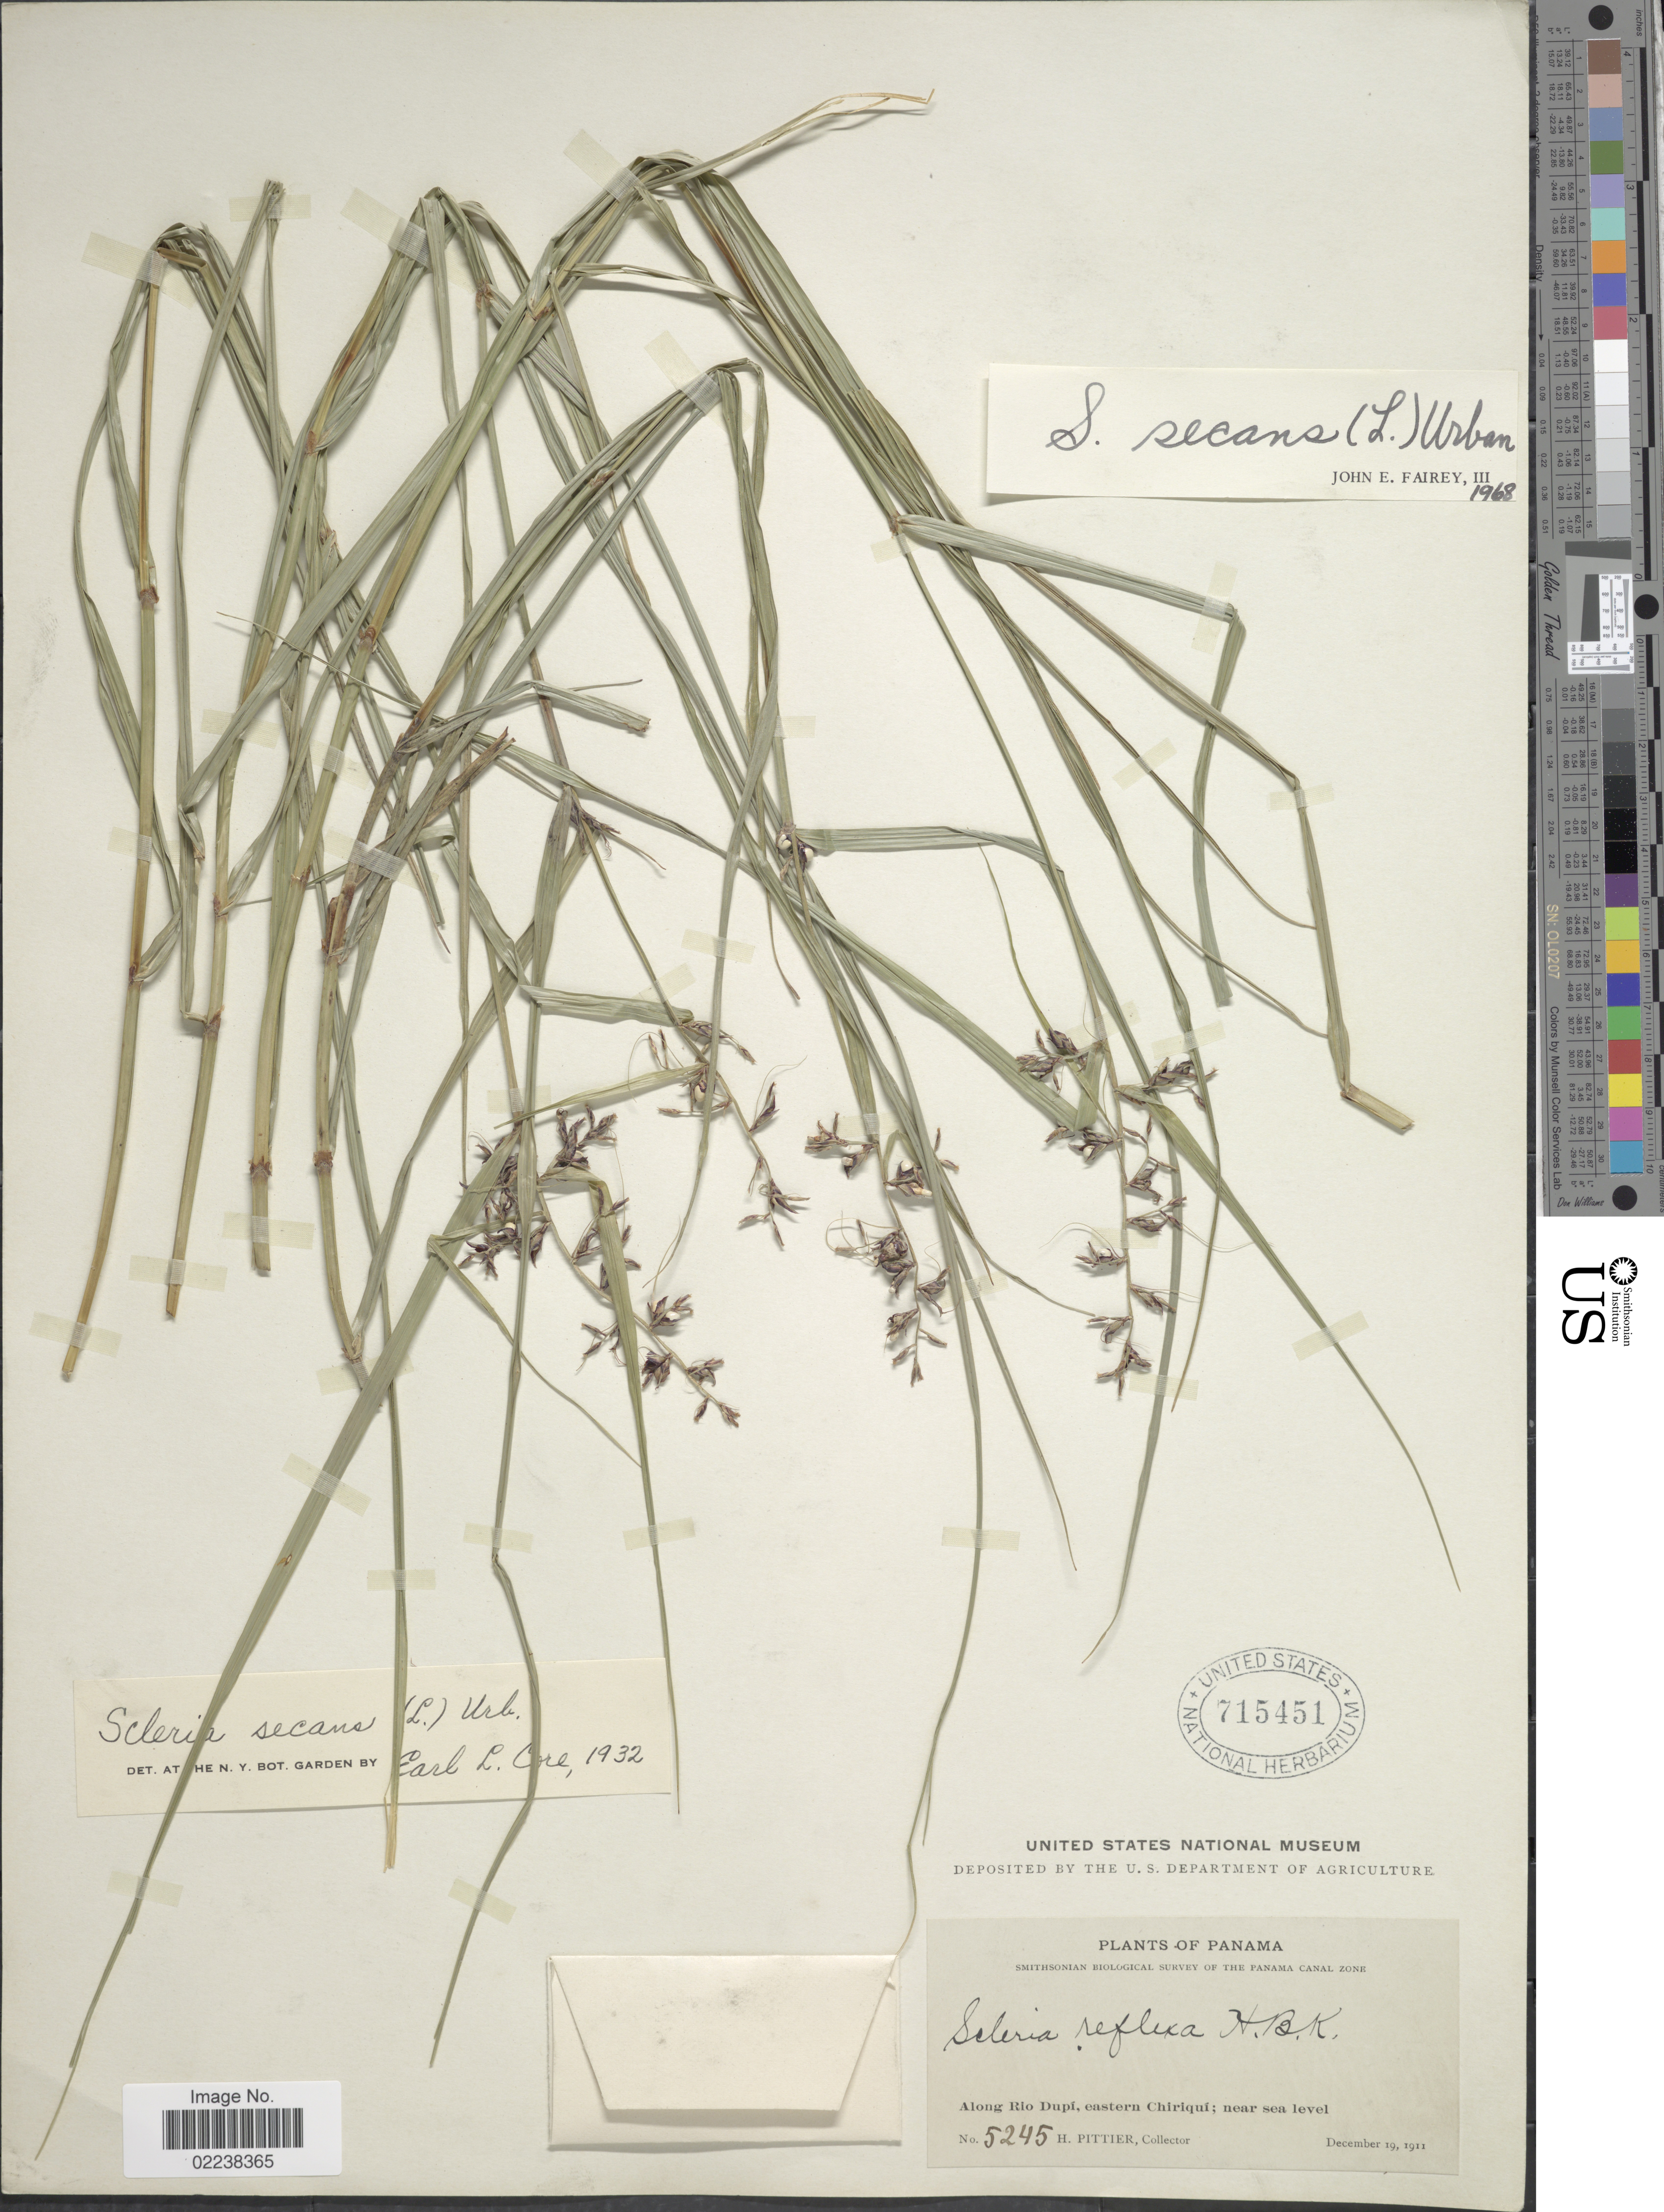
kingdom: Plantae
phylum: Tracheophyta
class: Liliopsida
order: Poales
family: Cyperaceae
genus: Scleria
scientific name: Scleria secans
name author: (L.) Urb.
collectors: H. F. Pittier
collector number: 5245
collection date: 1911-12-19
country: Panama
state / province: Chiriqui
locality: Along Rio Dupi, eastern Chiriqui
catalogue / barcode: US 715451